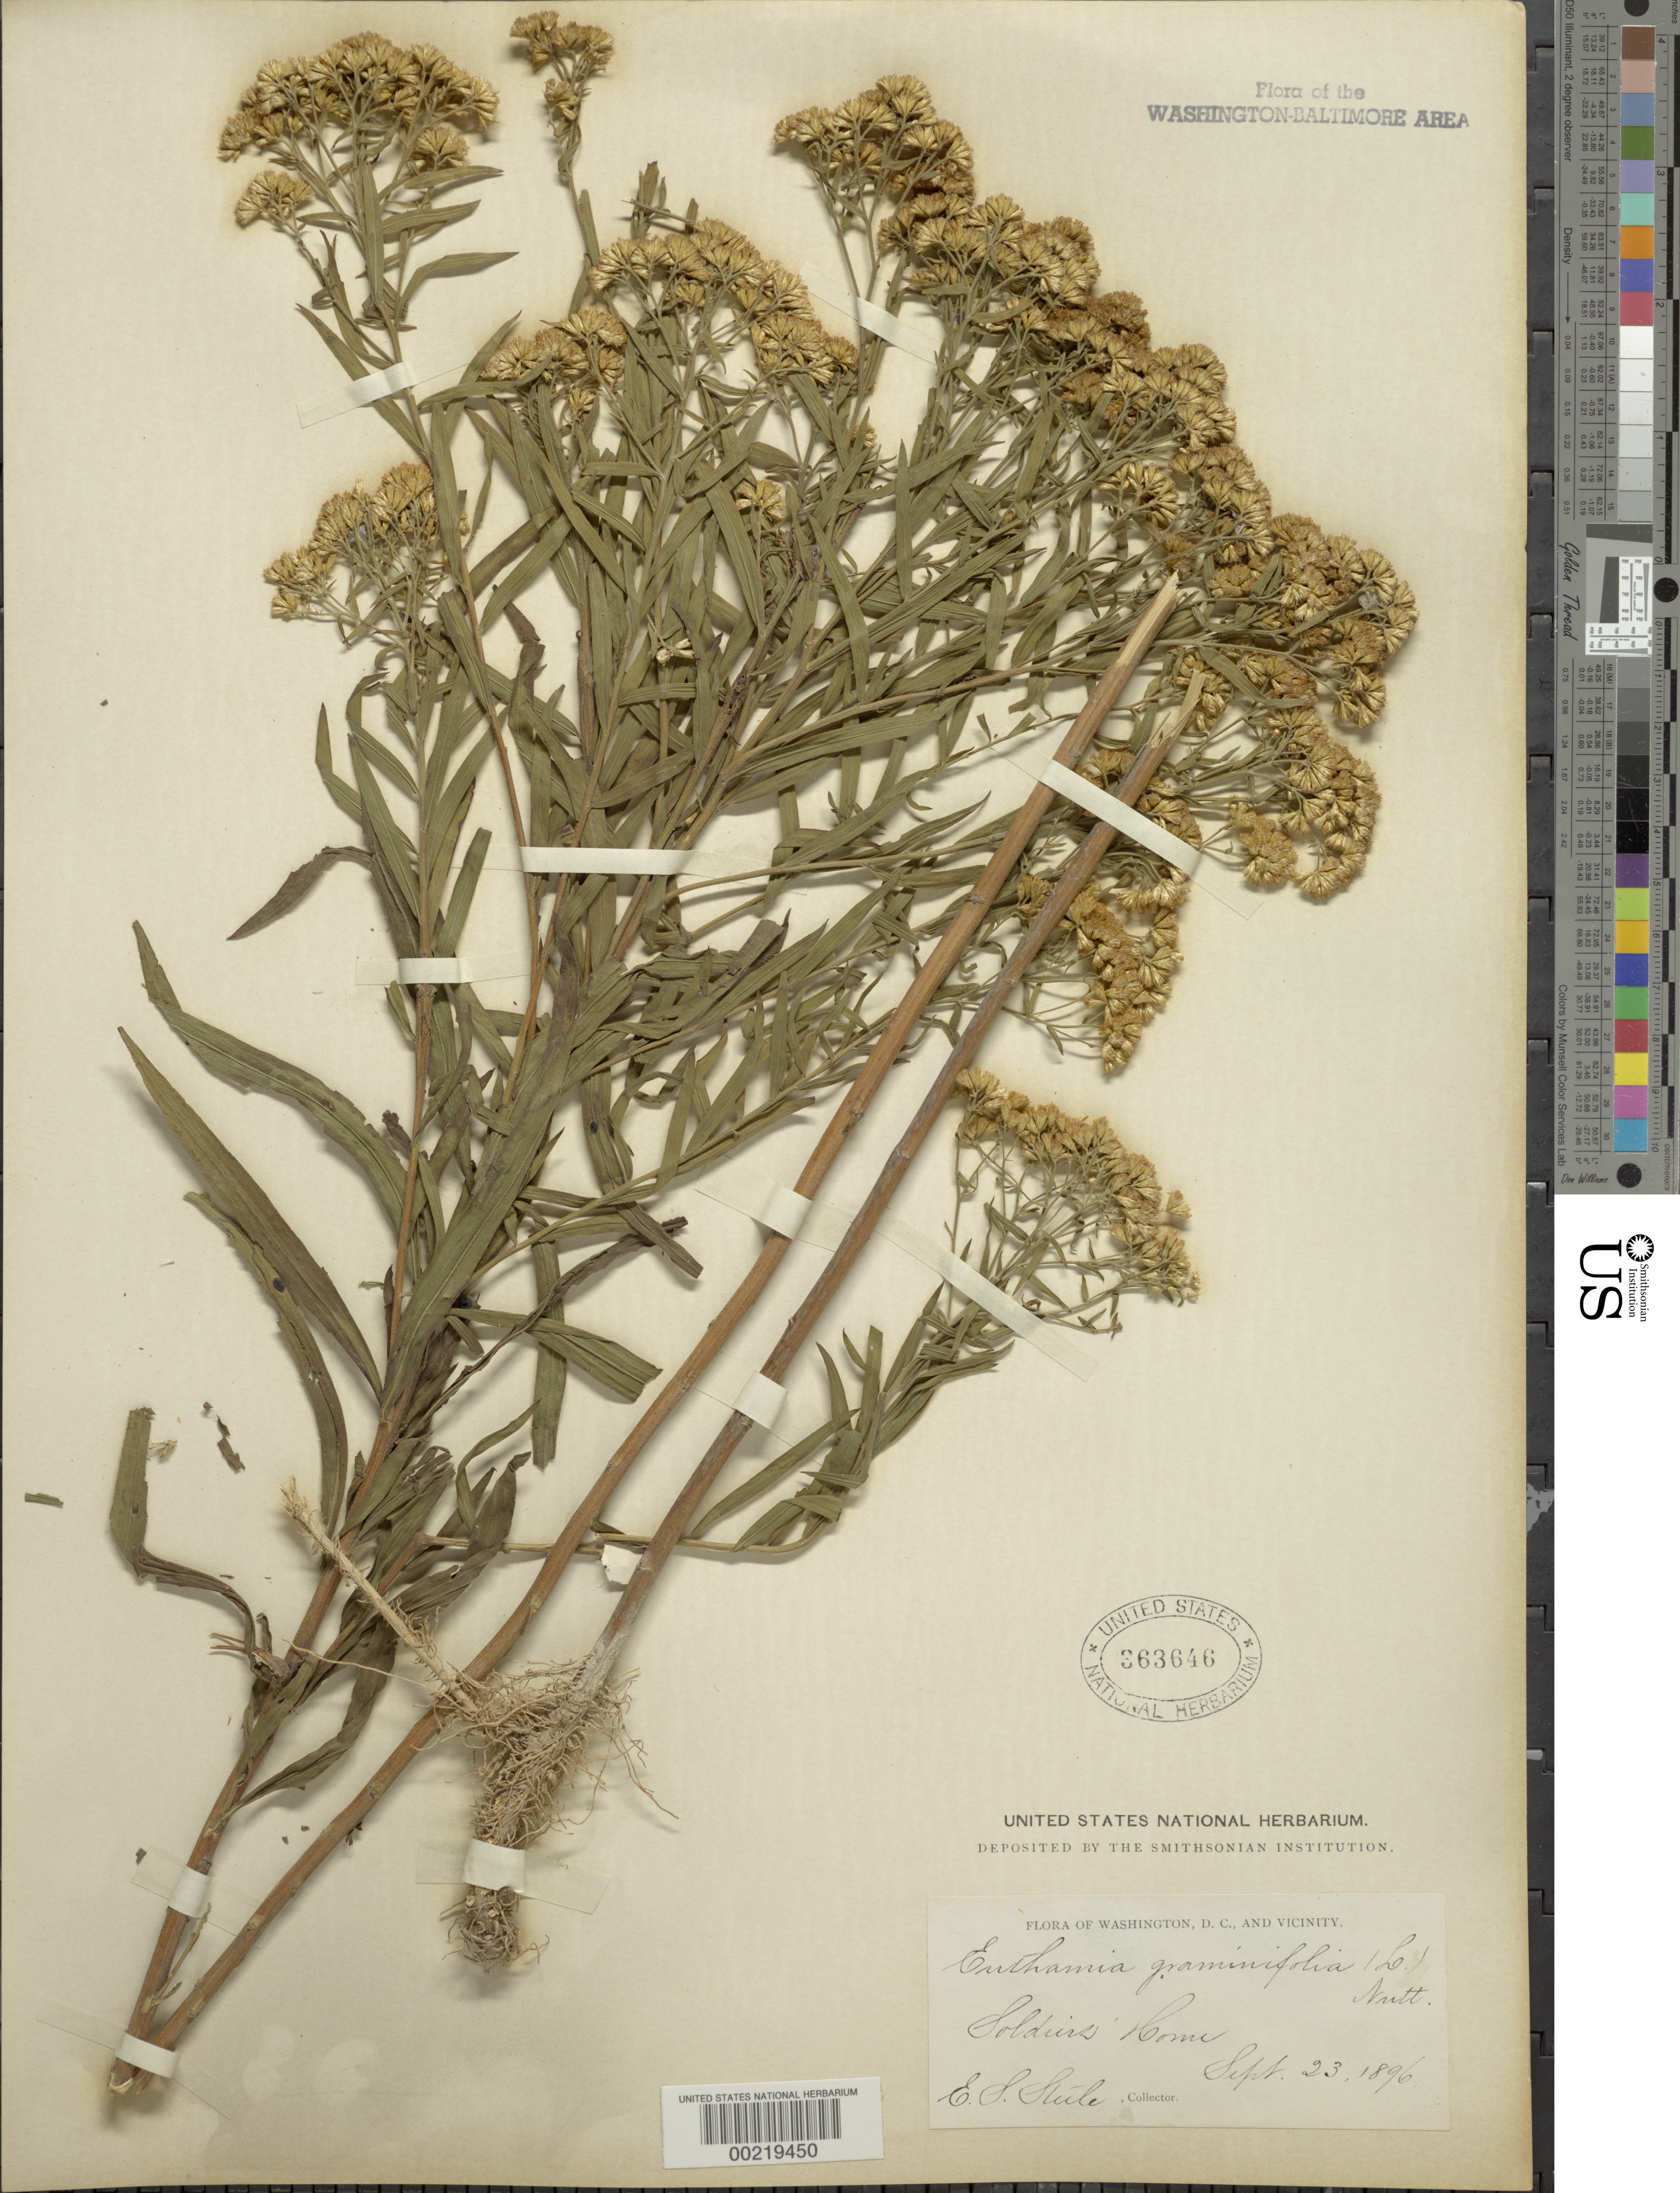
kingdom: Plantae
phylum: Tracheophyta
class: Magnoliopsida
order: Asterales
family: Asteraceae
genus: Euthamia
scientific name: Euthamia graminifolia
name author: (L.) Nutt.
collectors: E. Steele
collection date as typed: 23 Sep 1896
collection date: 1896-09-23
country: United States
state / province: District of Columbia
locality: Soldiers Home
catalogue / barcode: US 363646